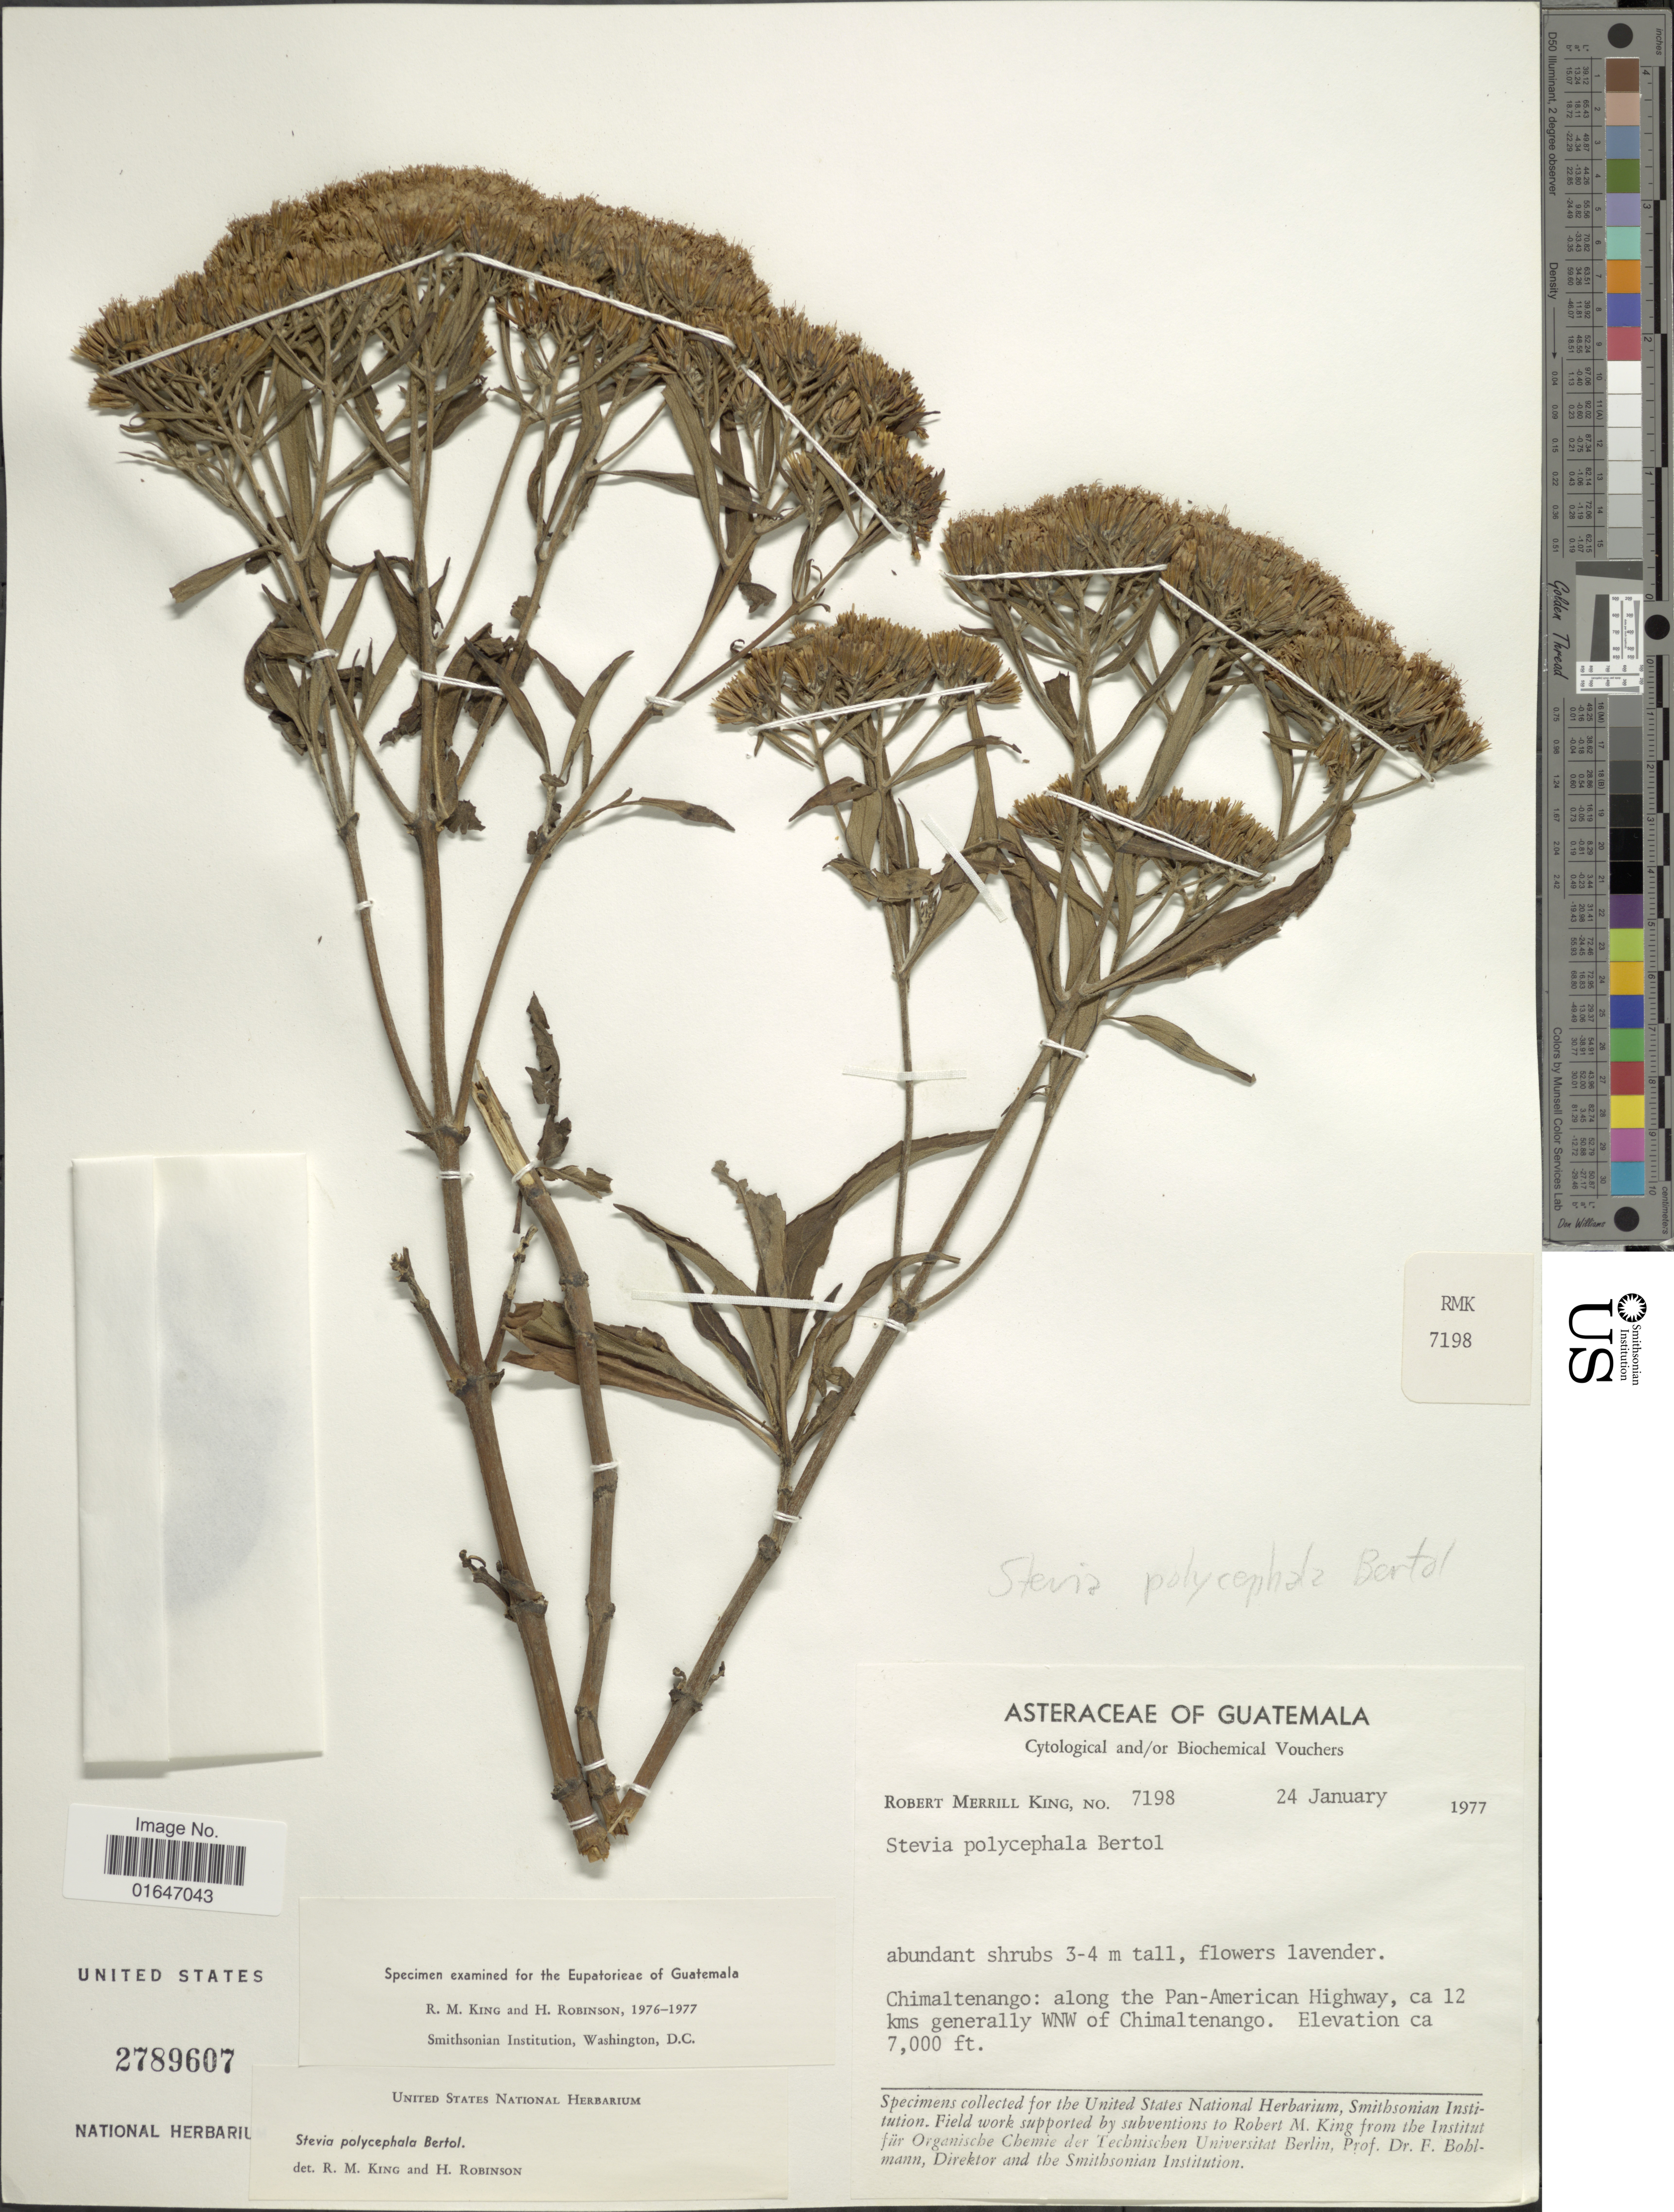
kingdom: Plantae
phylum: Tracheophyta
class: Magnoliopsida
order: Asterales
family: Asteraceae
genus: Stevia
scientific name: Stevia polycephala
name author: Bertoloni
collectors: R. M. King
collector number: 7198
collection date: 1977-01-24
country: Guatemala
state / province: Chimaltenango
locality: Along the Pan-American Highway, ca 12 kms generally WNW of Chimaltenango.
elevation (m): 2134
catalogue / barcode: US 2789607